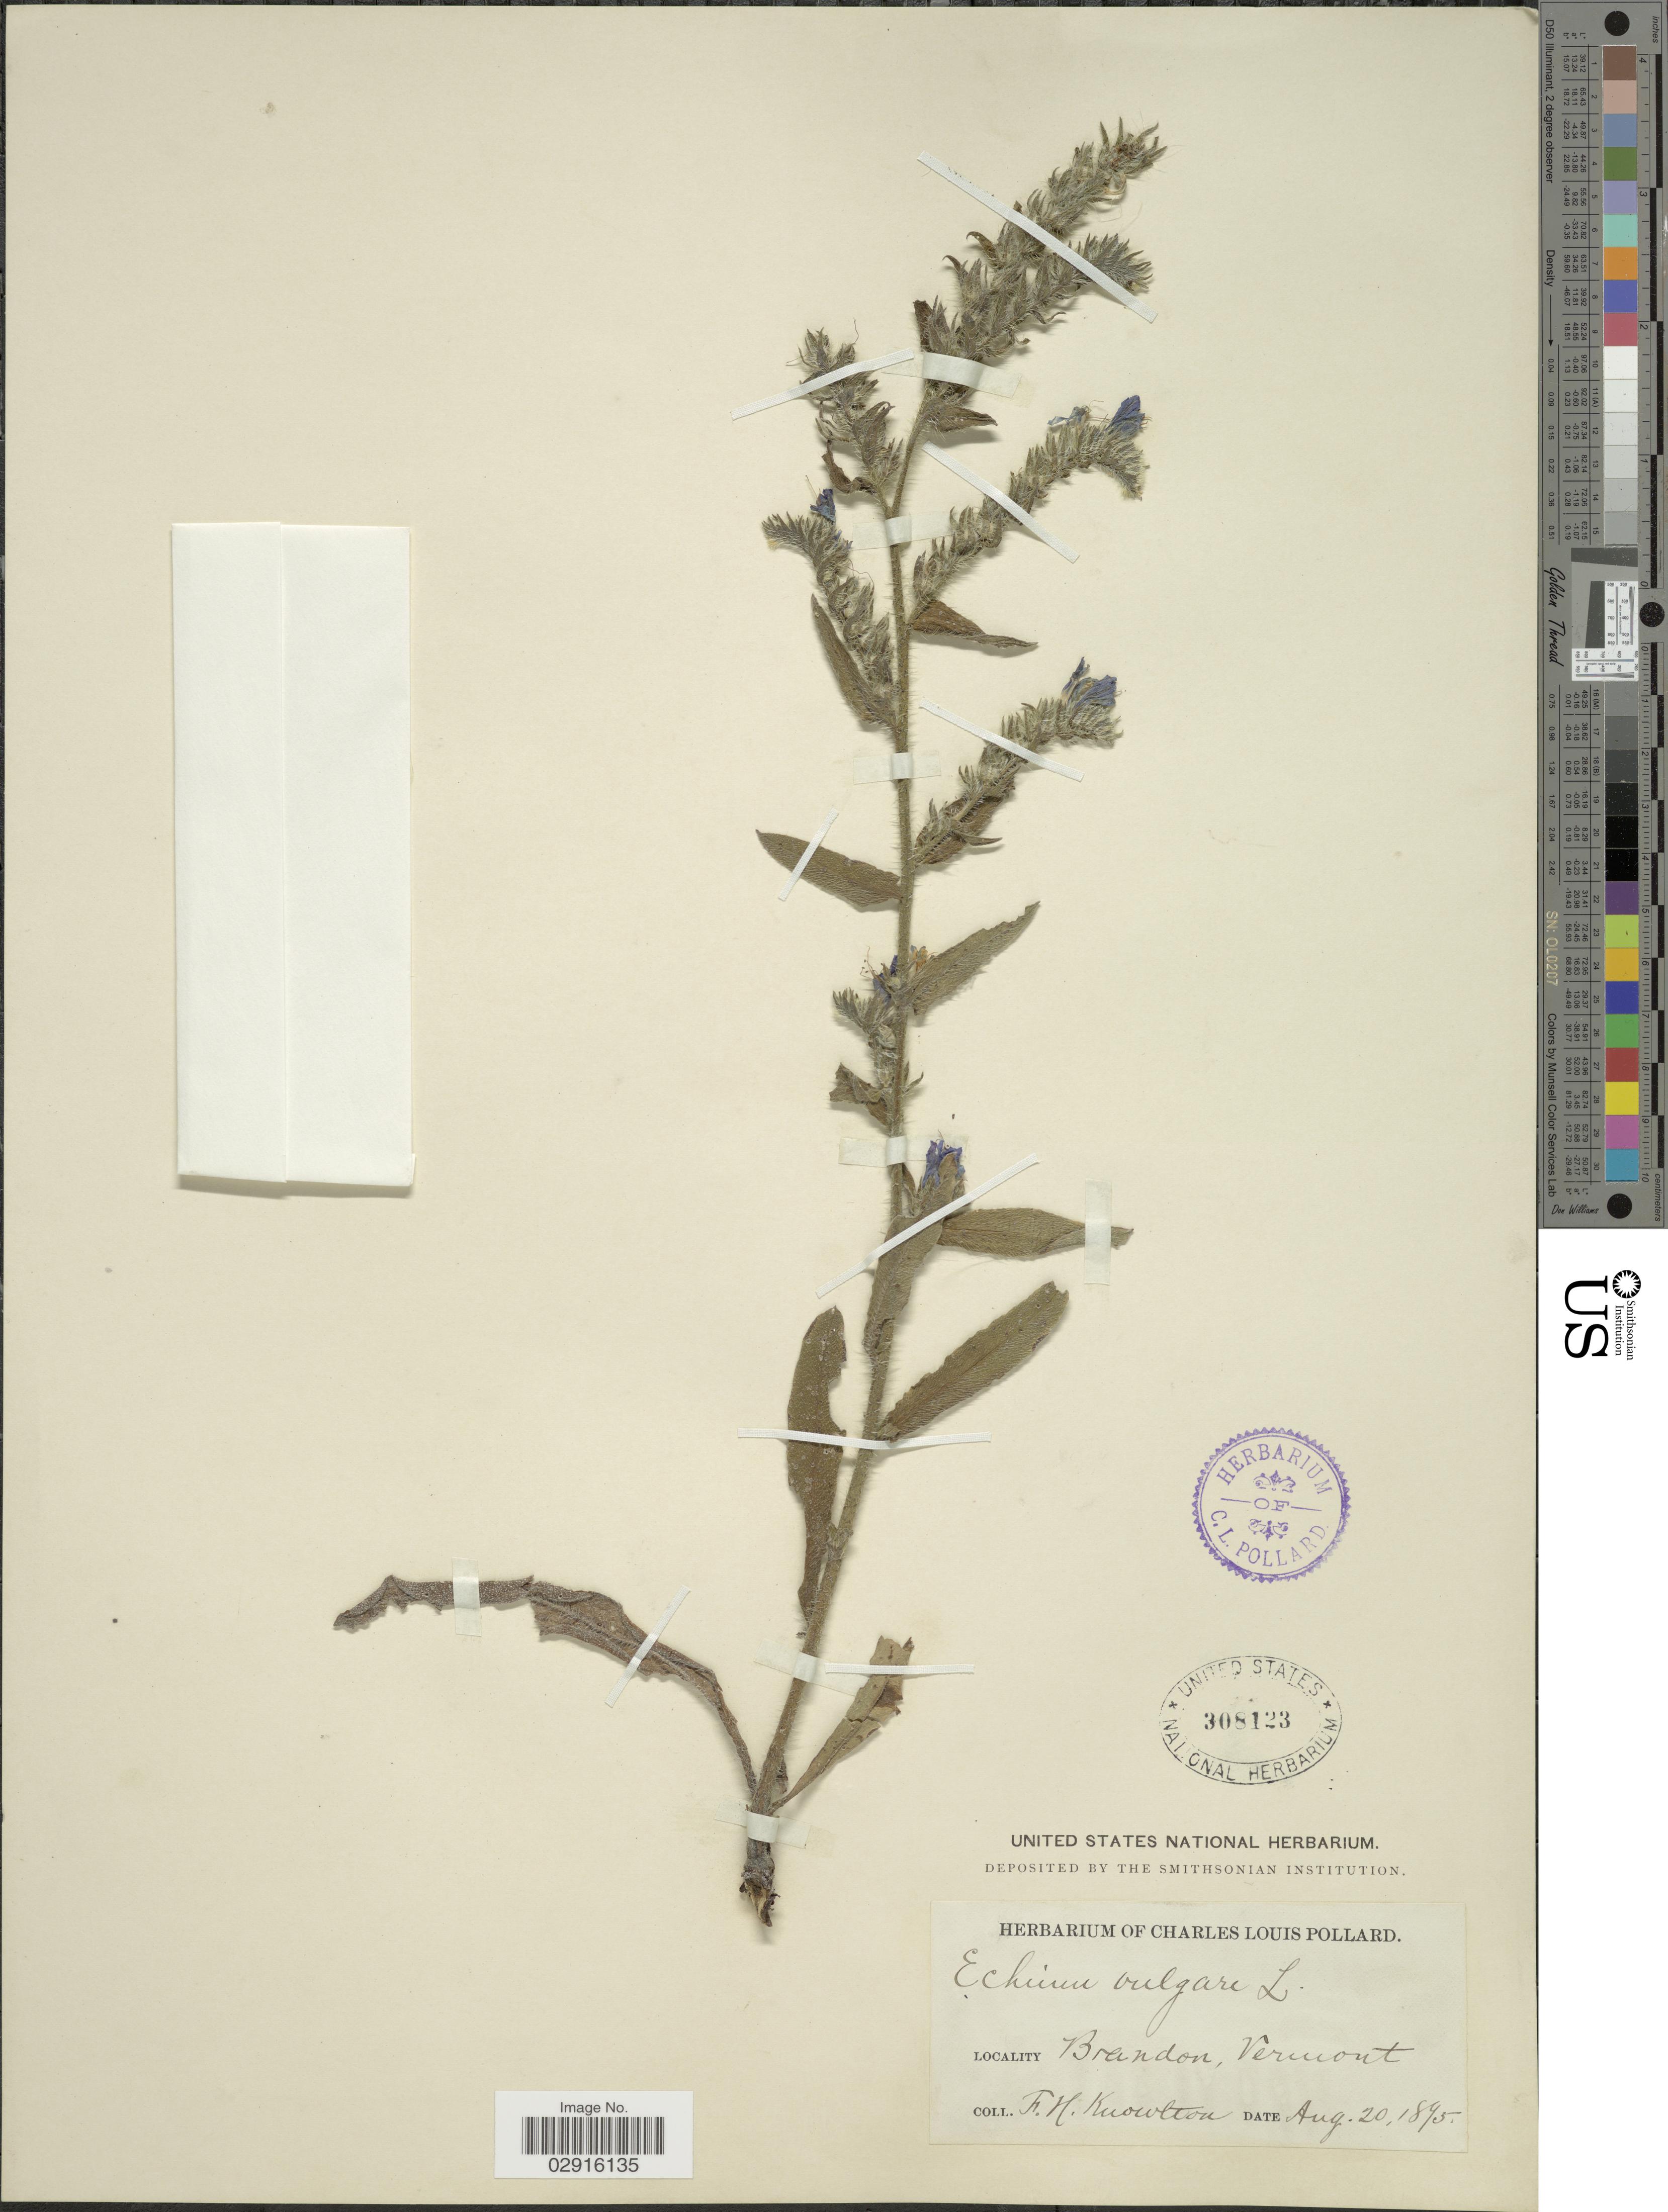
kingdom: Plantae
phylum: Tracheophyta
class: Magnoliopsida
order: Boraginales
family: Boraginaceae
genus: Echium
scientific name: Echium vulgare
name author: L.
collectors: F. H. Knowlton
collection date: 1895-08-20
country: United States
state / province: Vermont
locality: Brandon, Vermont.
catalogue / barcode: US 308123